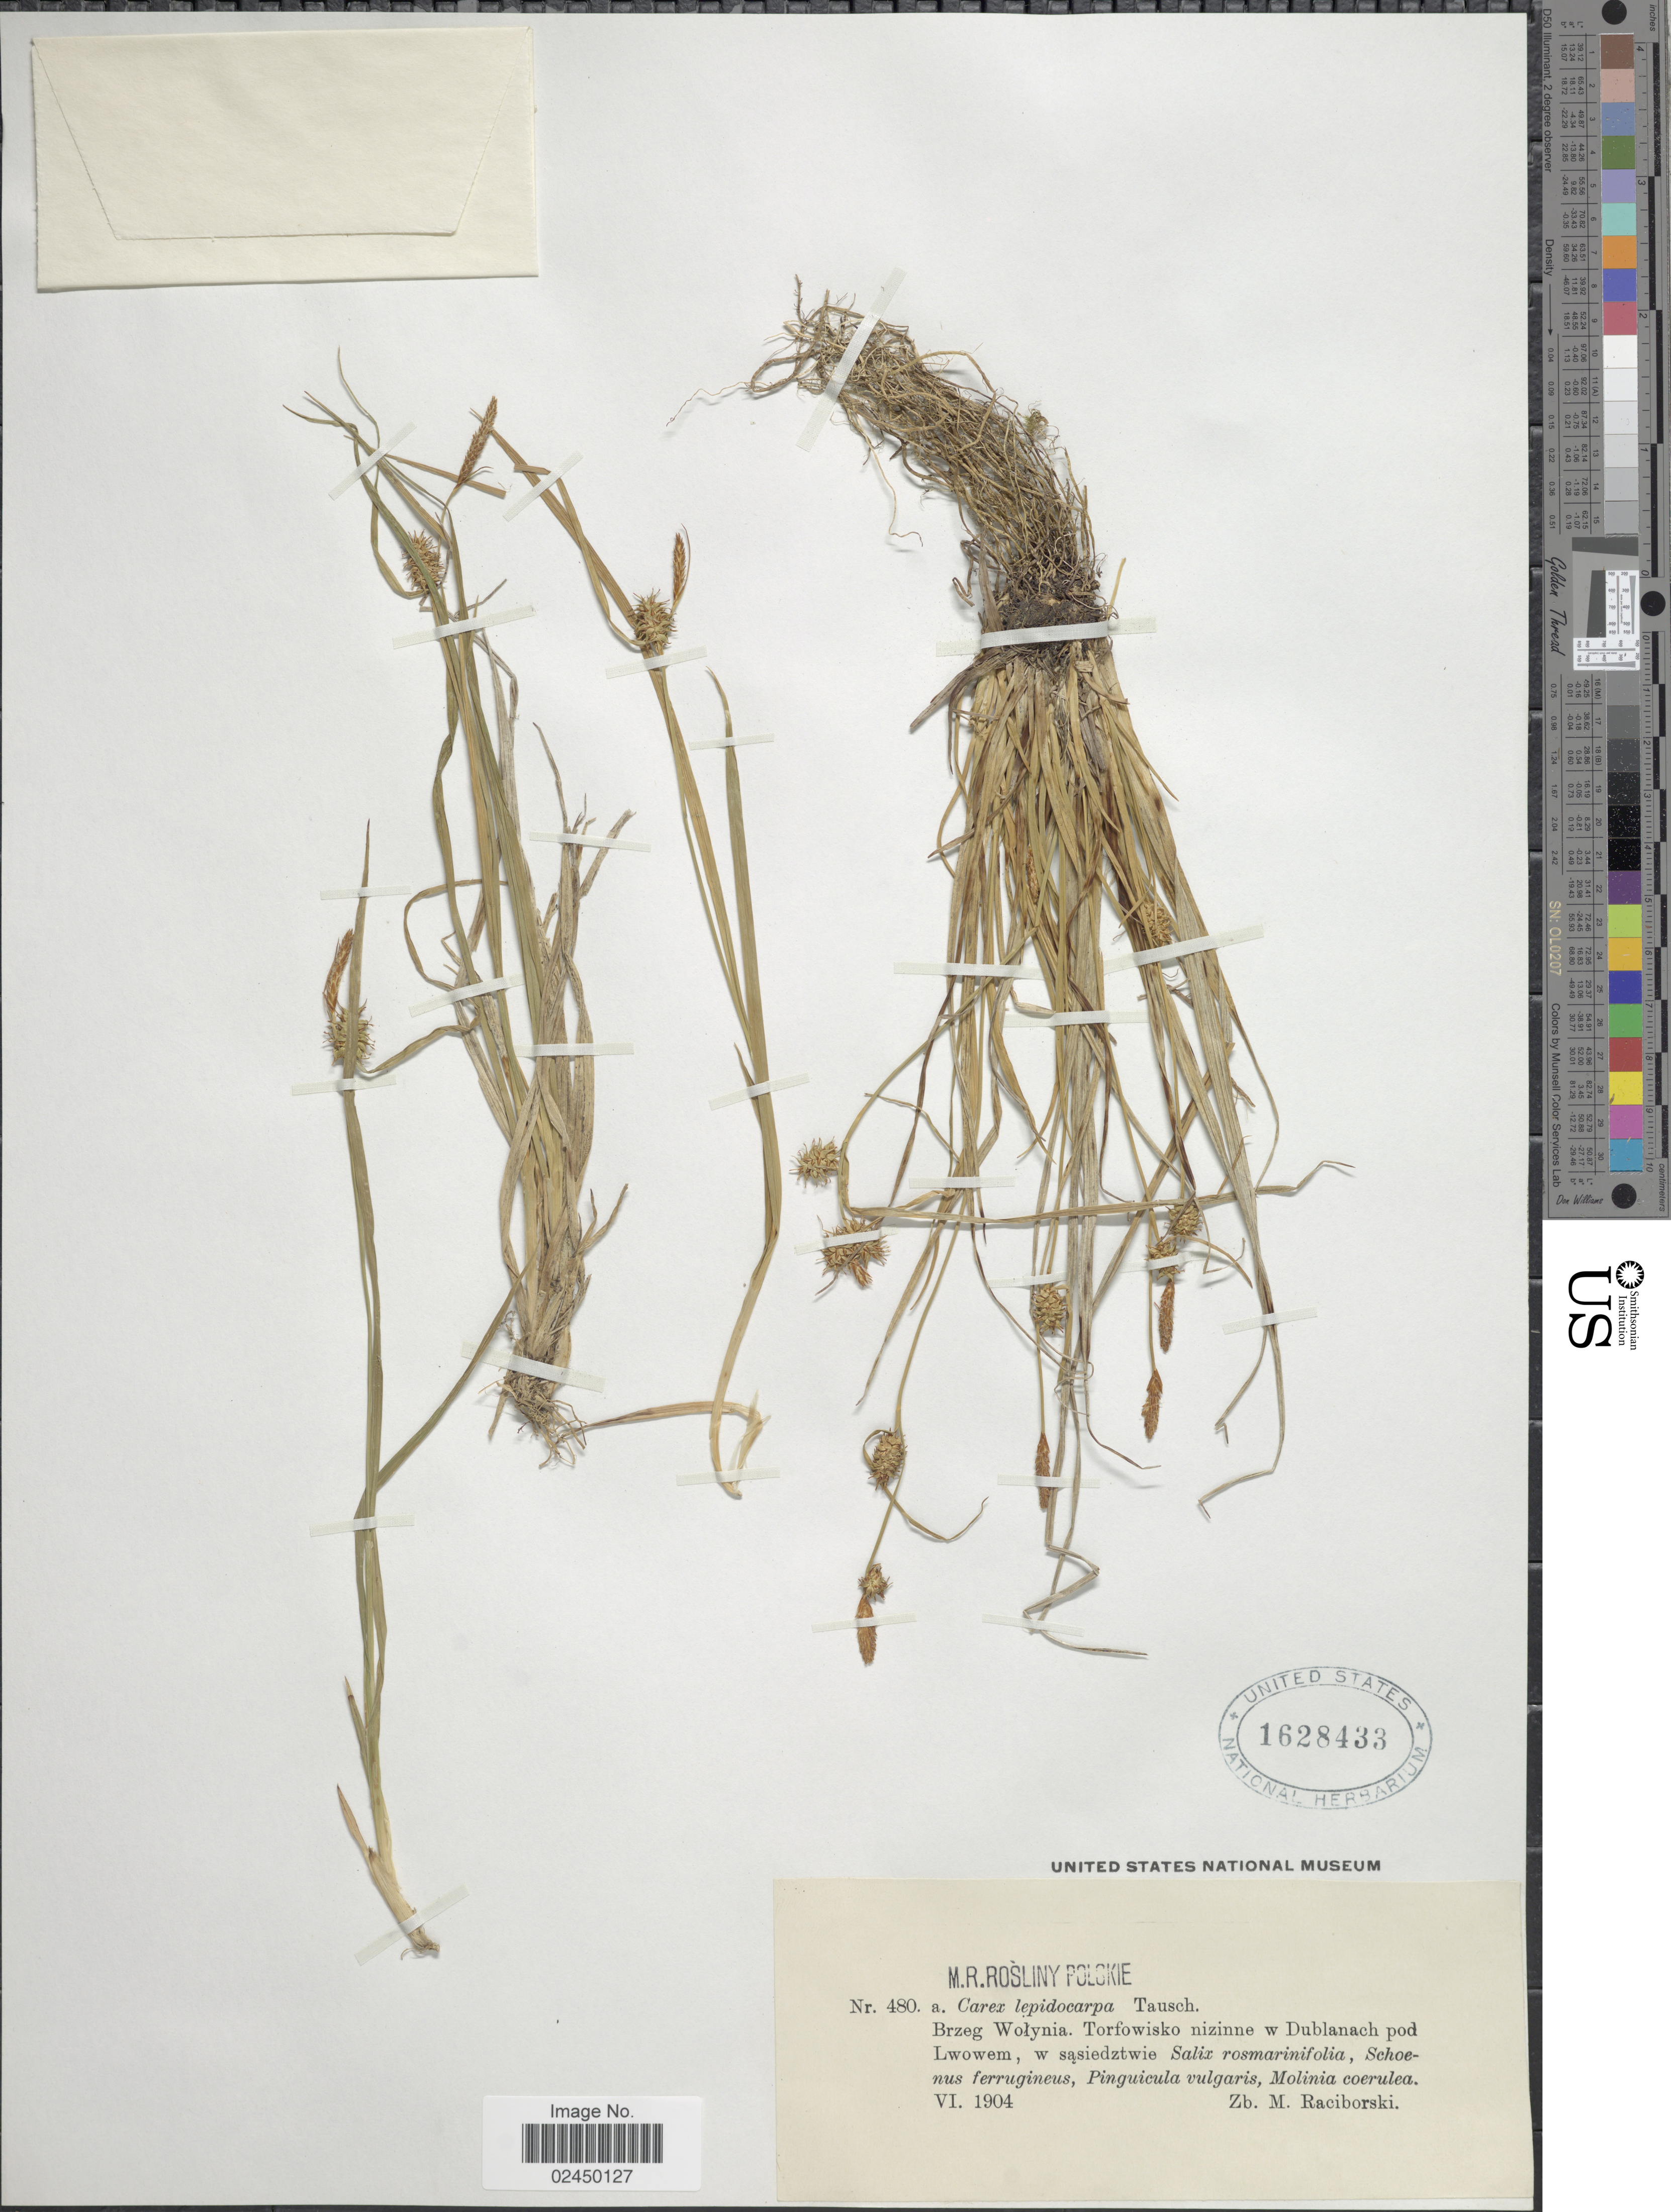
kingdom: Plantae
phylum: Tracheophyta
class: Liliopsida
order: Poales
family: Cyperaceae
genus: Carex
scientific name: Carex lepidocarpa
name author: Tausch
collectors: Z. Raciborski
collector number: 480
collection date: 1904-06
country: Poland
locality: Brzeg Wolynia. Torfowisko nizinne w Dublanach pod Lwowem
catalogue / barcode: US 1628433